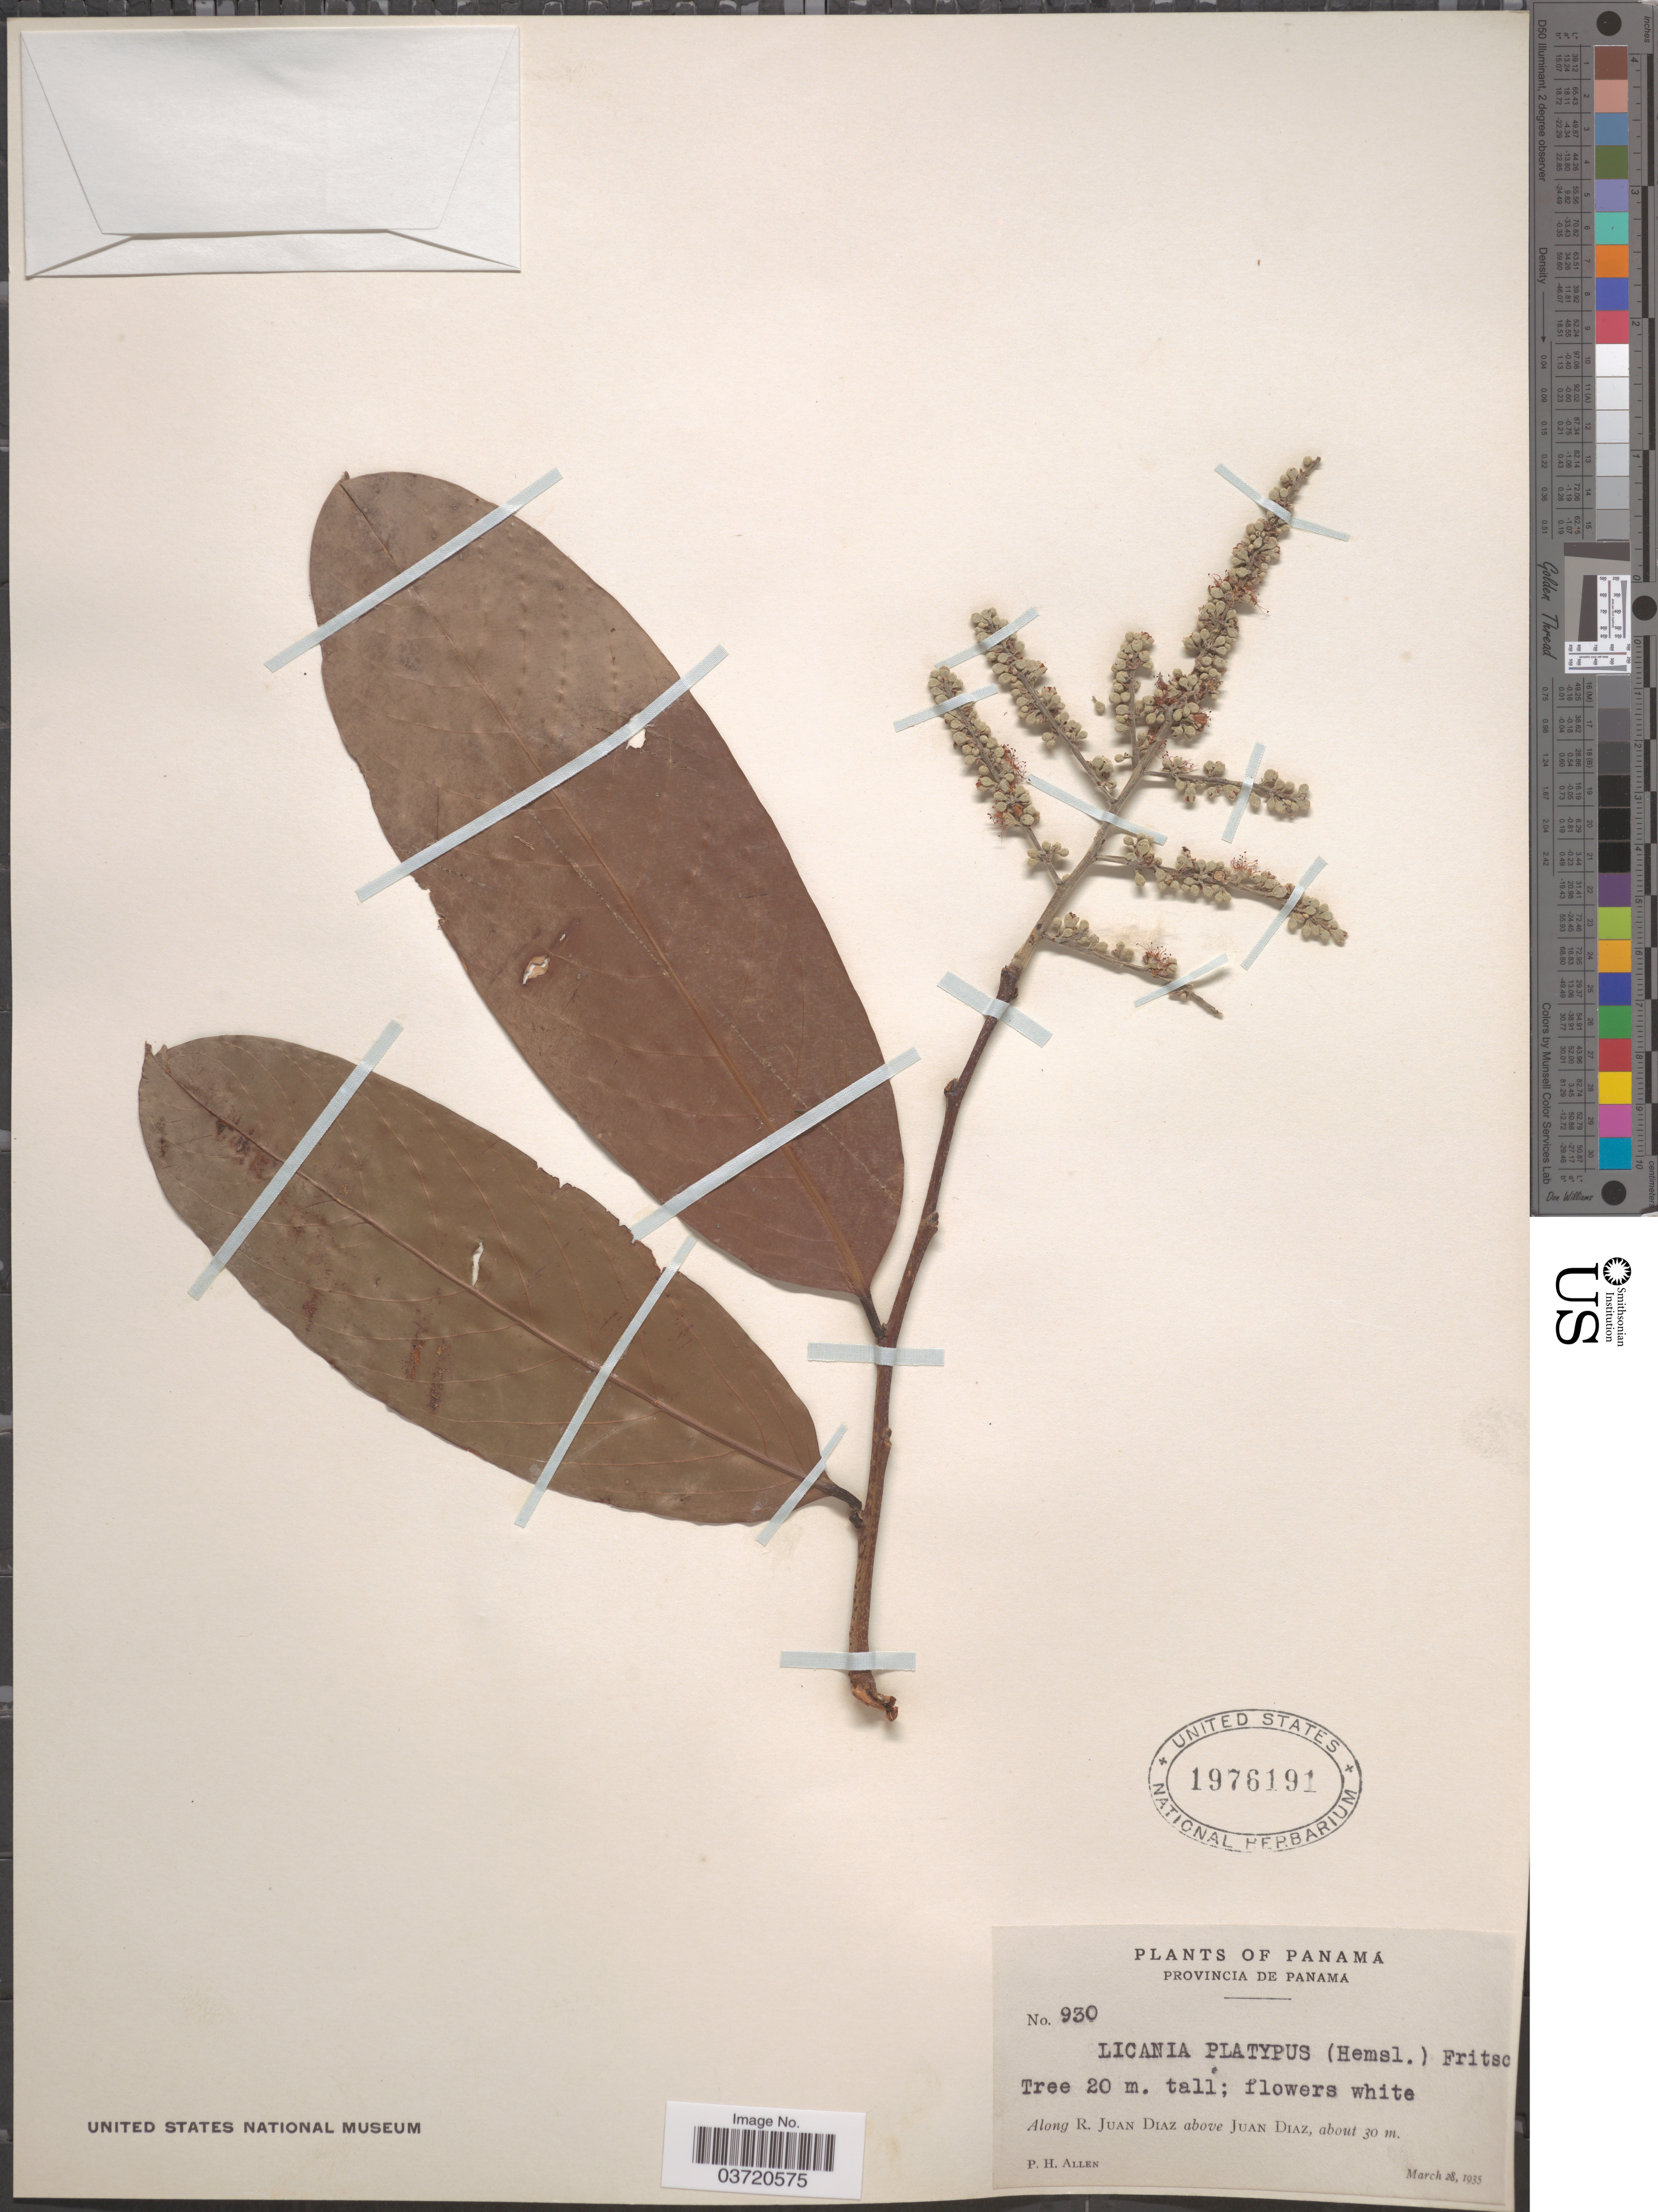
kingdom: Plantae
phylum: Tracheophyta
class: Magnoliopsida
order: Malpighiales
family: Chrysobalanaceae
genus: Moquilea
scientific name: Moquilea platypus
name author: Hemsl.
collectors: P. H. Allen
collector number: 930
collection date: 1935-03-28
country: Panama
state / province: Panamá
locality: Along R. Juan Diaz above Juan Diaz.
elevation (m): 30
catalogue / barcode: US 1976191